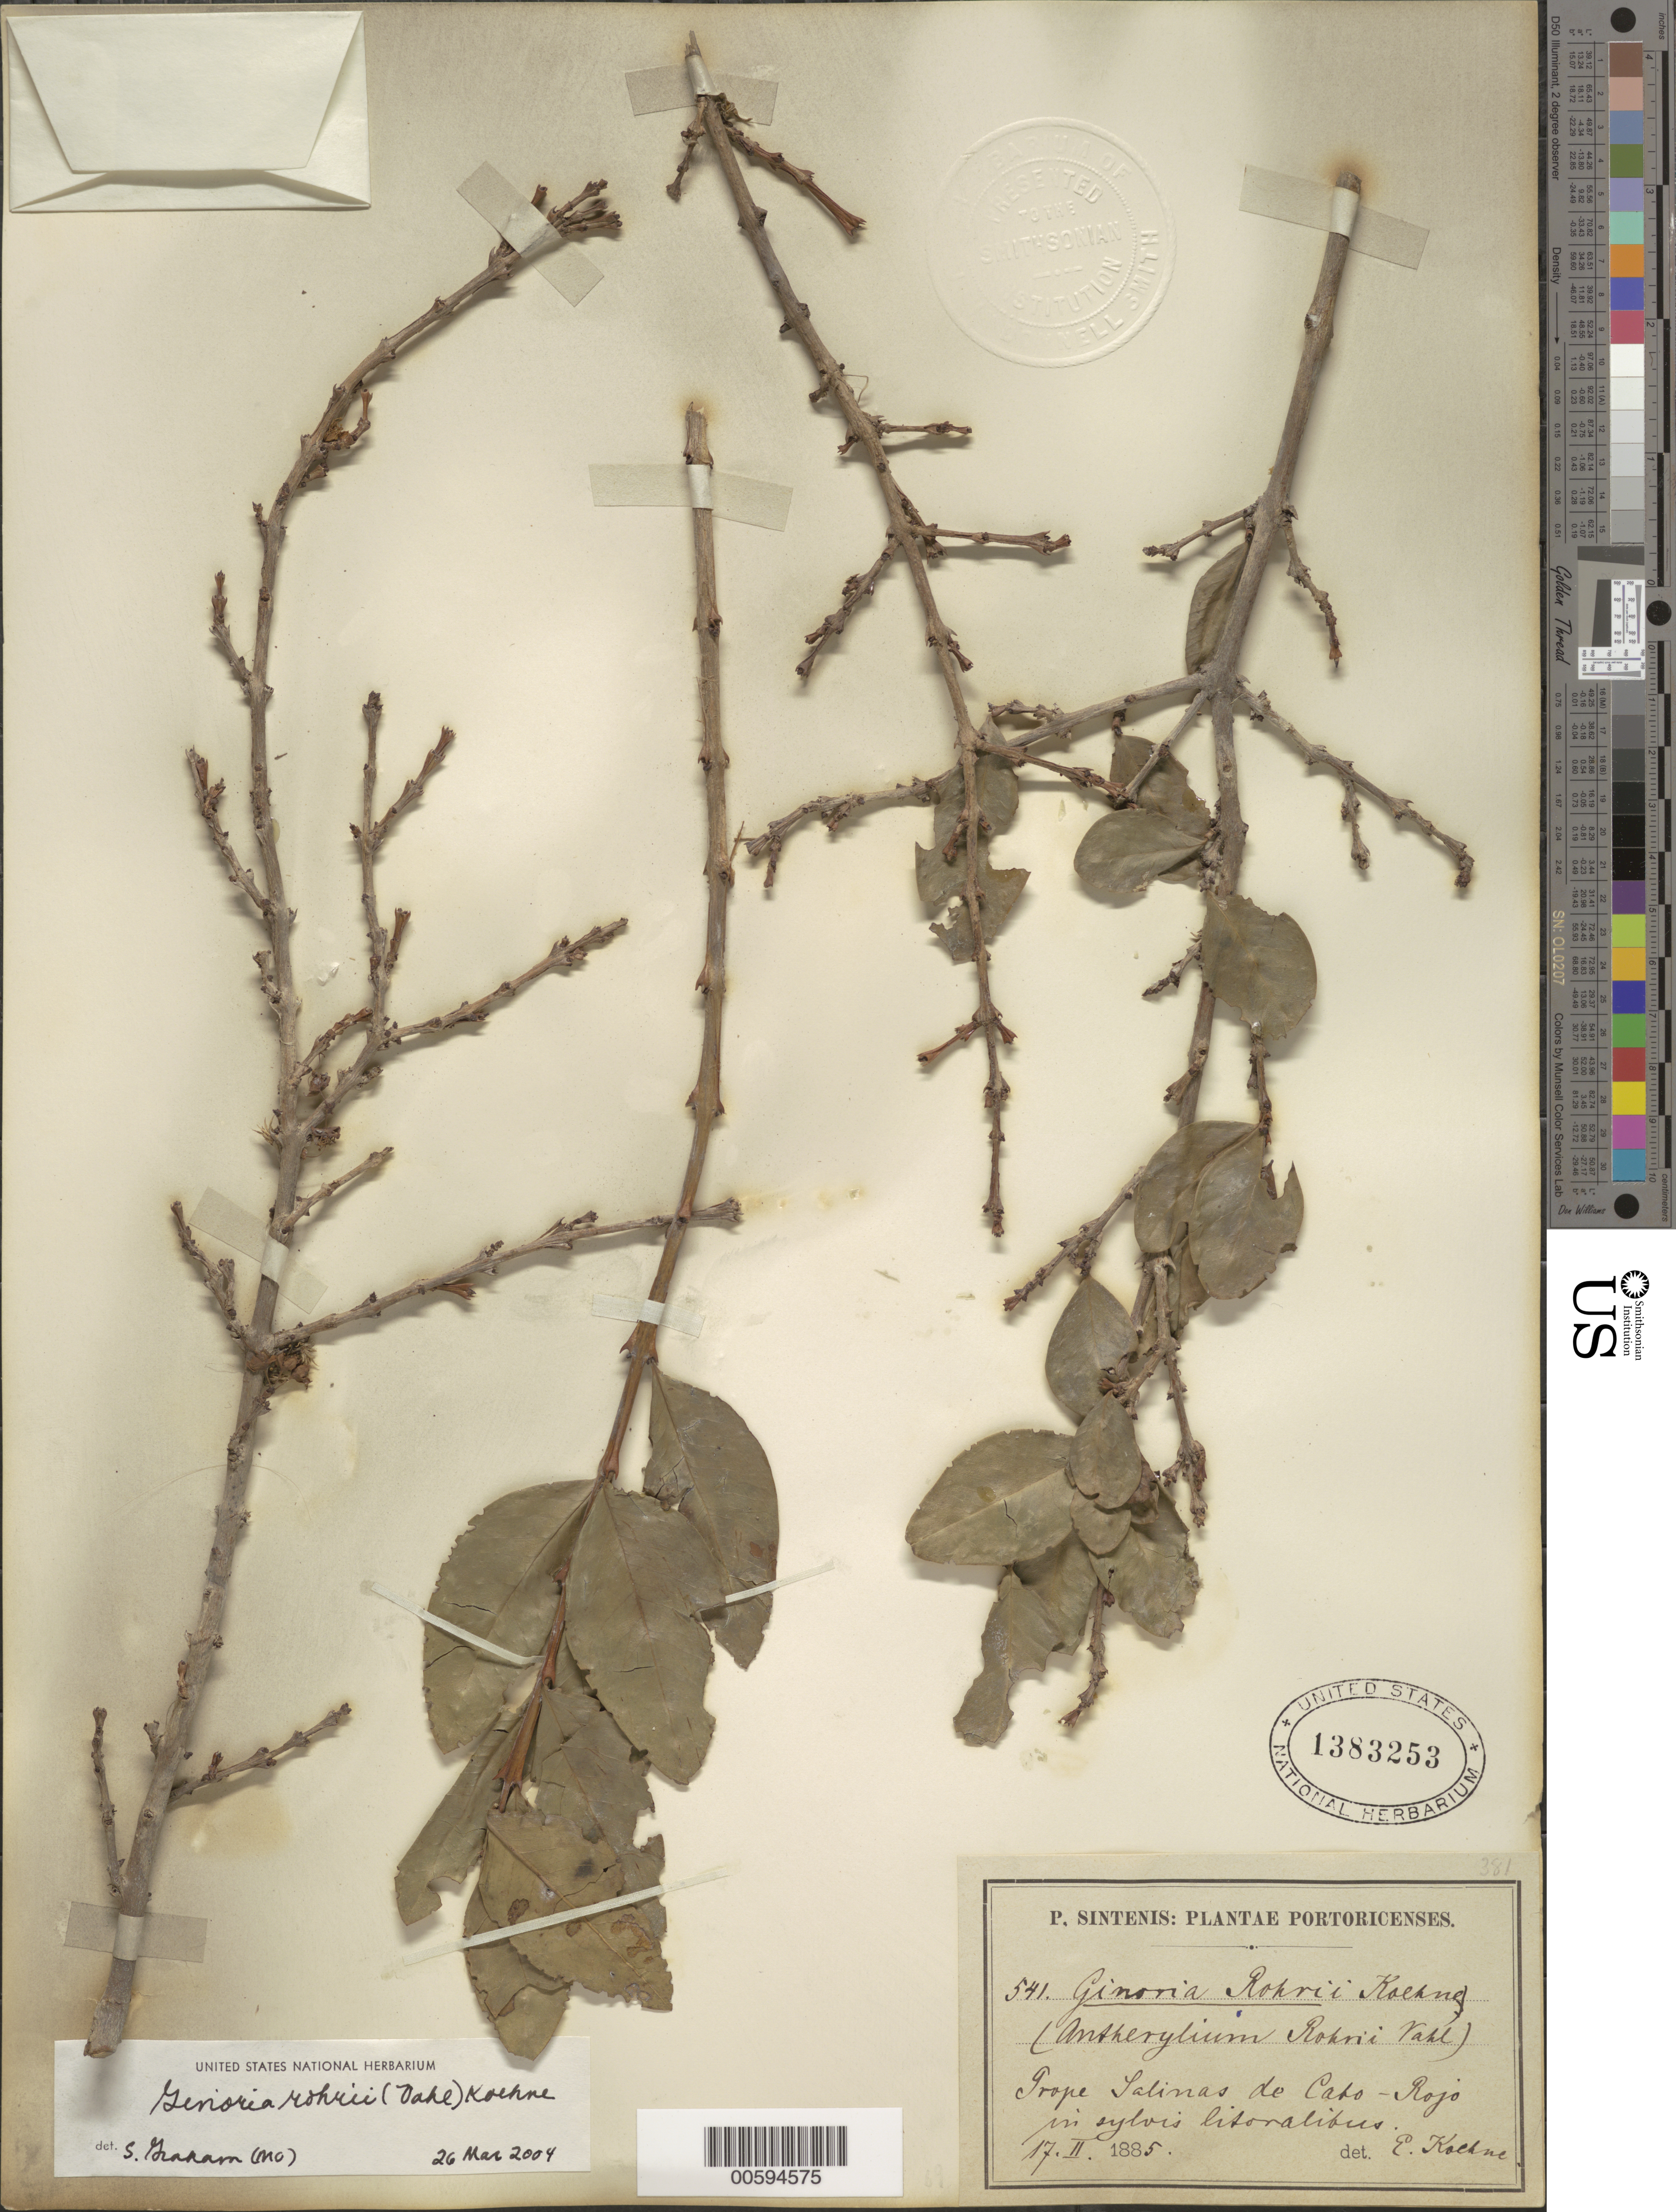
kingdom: Plantae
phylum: Tracheophyta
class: Magnoliopsida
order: Myrtales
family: Lythraceae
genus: Ginoria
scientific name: Ginoria rohrii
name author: (Vahl) Koehne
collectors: P. Sintenis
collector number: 541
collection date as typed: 17 Feb 1885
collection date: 1885-02-17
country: Puerto Rico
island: Greater Antilles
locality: Prope Salinas de Cabo-Rojo in sylvis litoralibus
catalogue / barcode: US 1383253